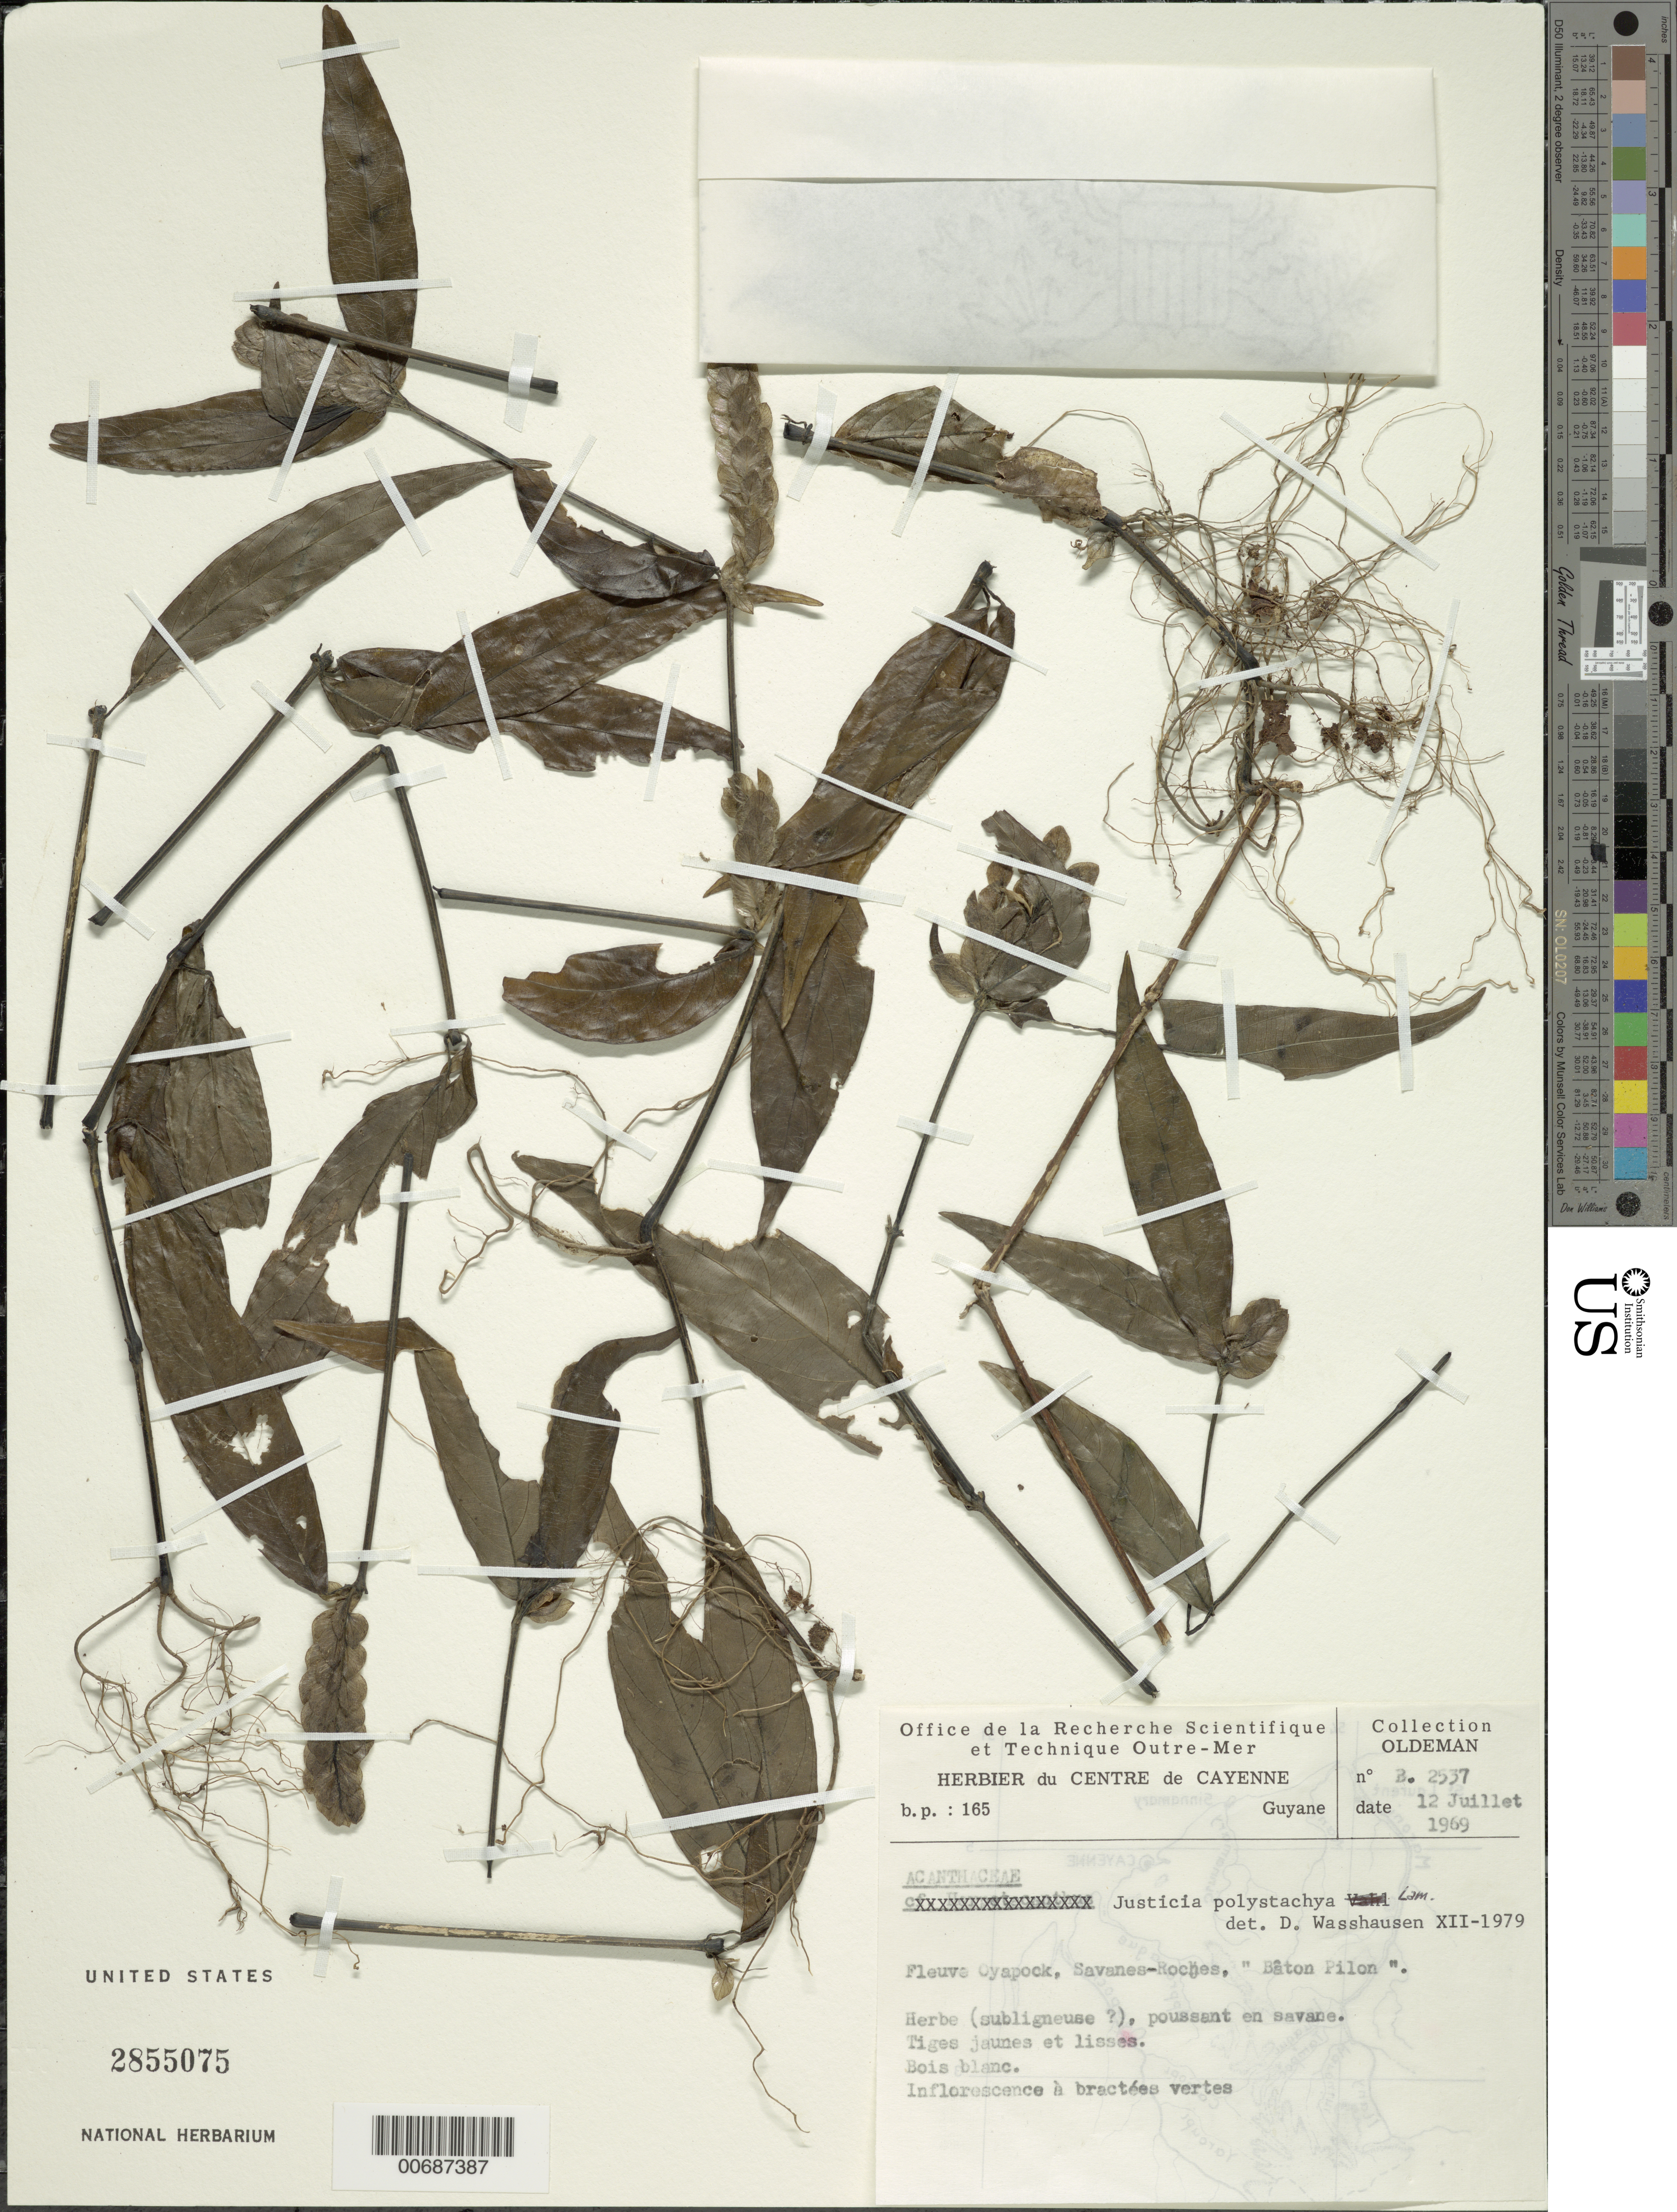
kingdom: Plantae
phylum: Tracheophyta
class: Magnoliopsida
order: Lamiales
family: Acanthaceae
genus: Justicia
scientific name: Justicia polystachya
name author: Lam.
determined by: Wasshausen, Dieter C., (BOT), Smithsonian Institution - National Museum of Natural History (UNITED STATES)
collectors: R. Oldeman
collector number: B 2537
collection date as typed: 12-Jul-69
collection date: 1969-07-12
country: French Guiana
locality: Fleuve Oyapock, Savanes-Roches, "Baton Pilon"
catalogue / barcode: US 2855075